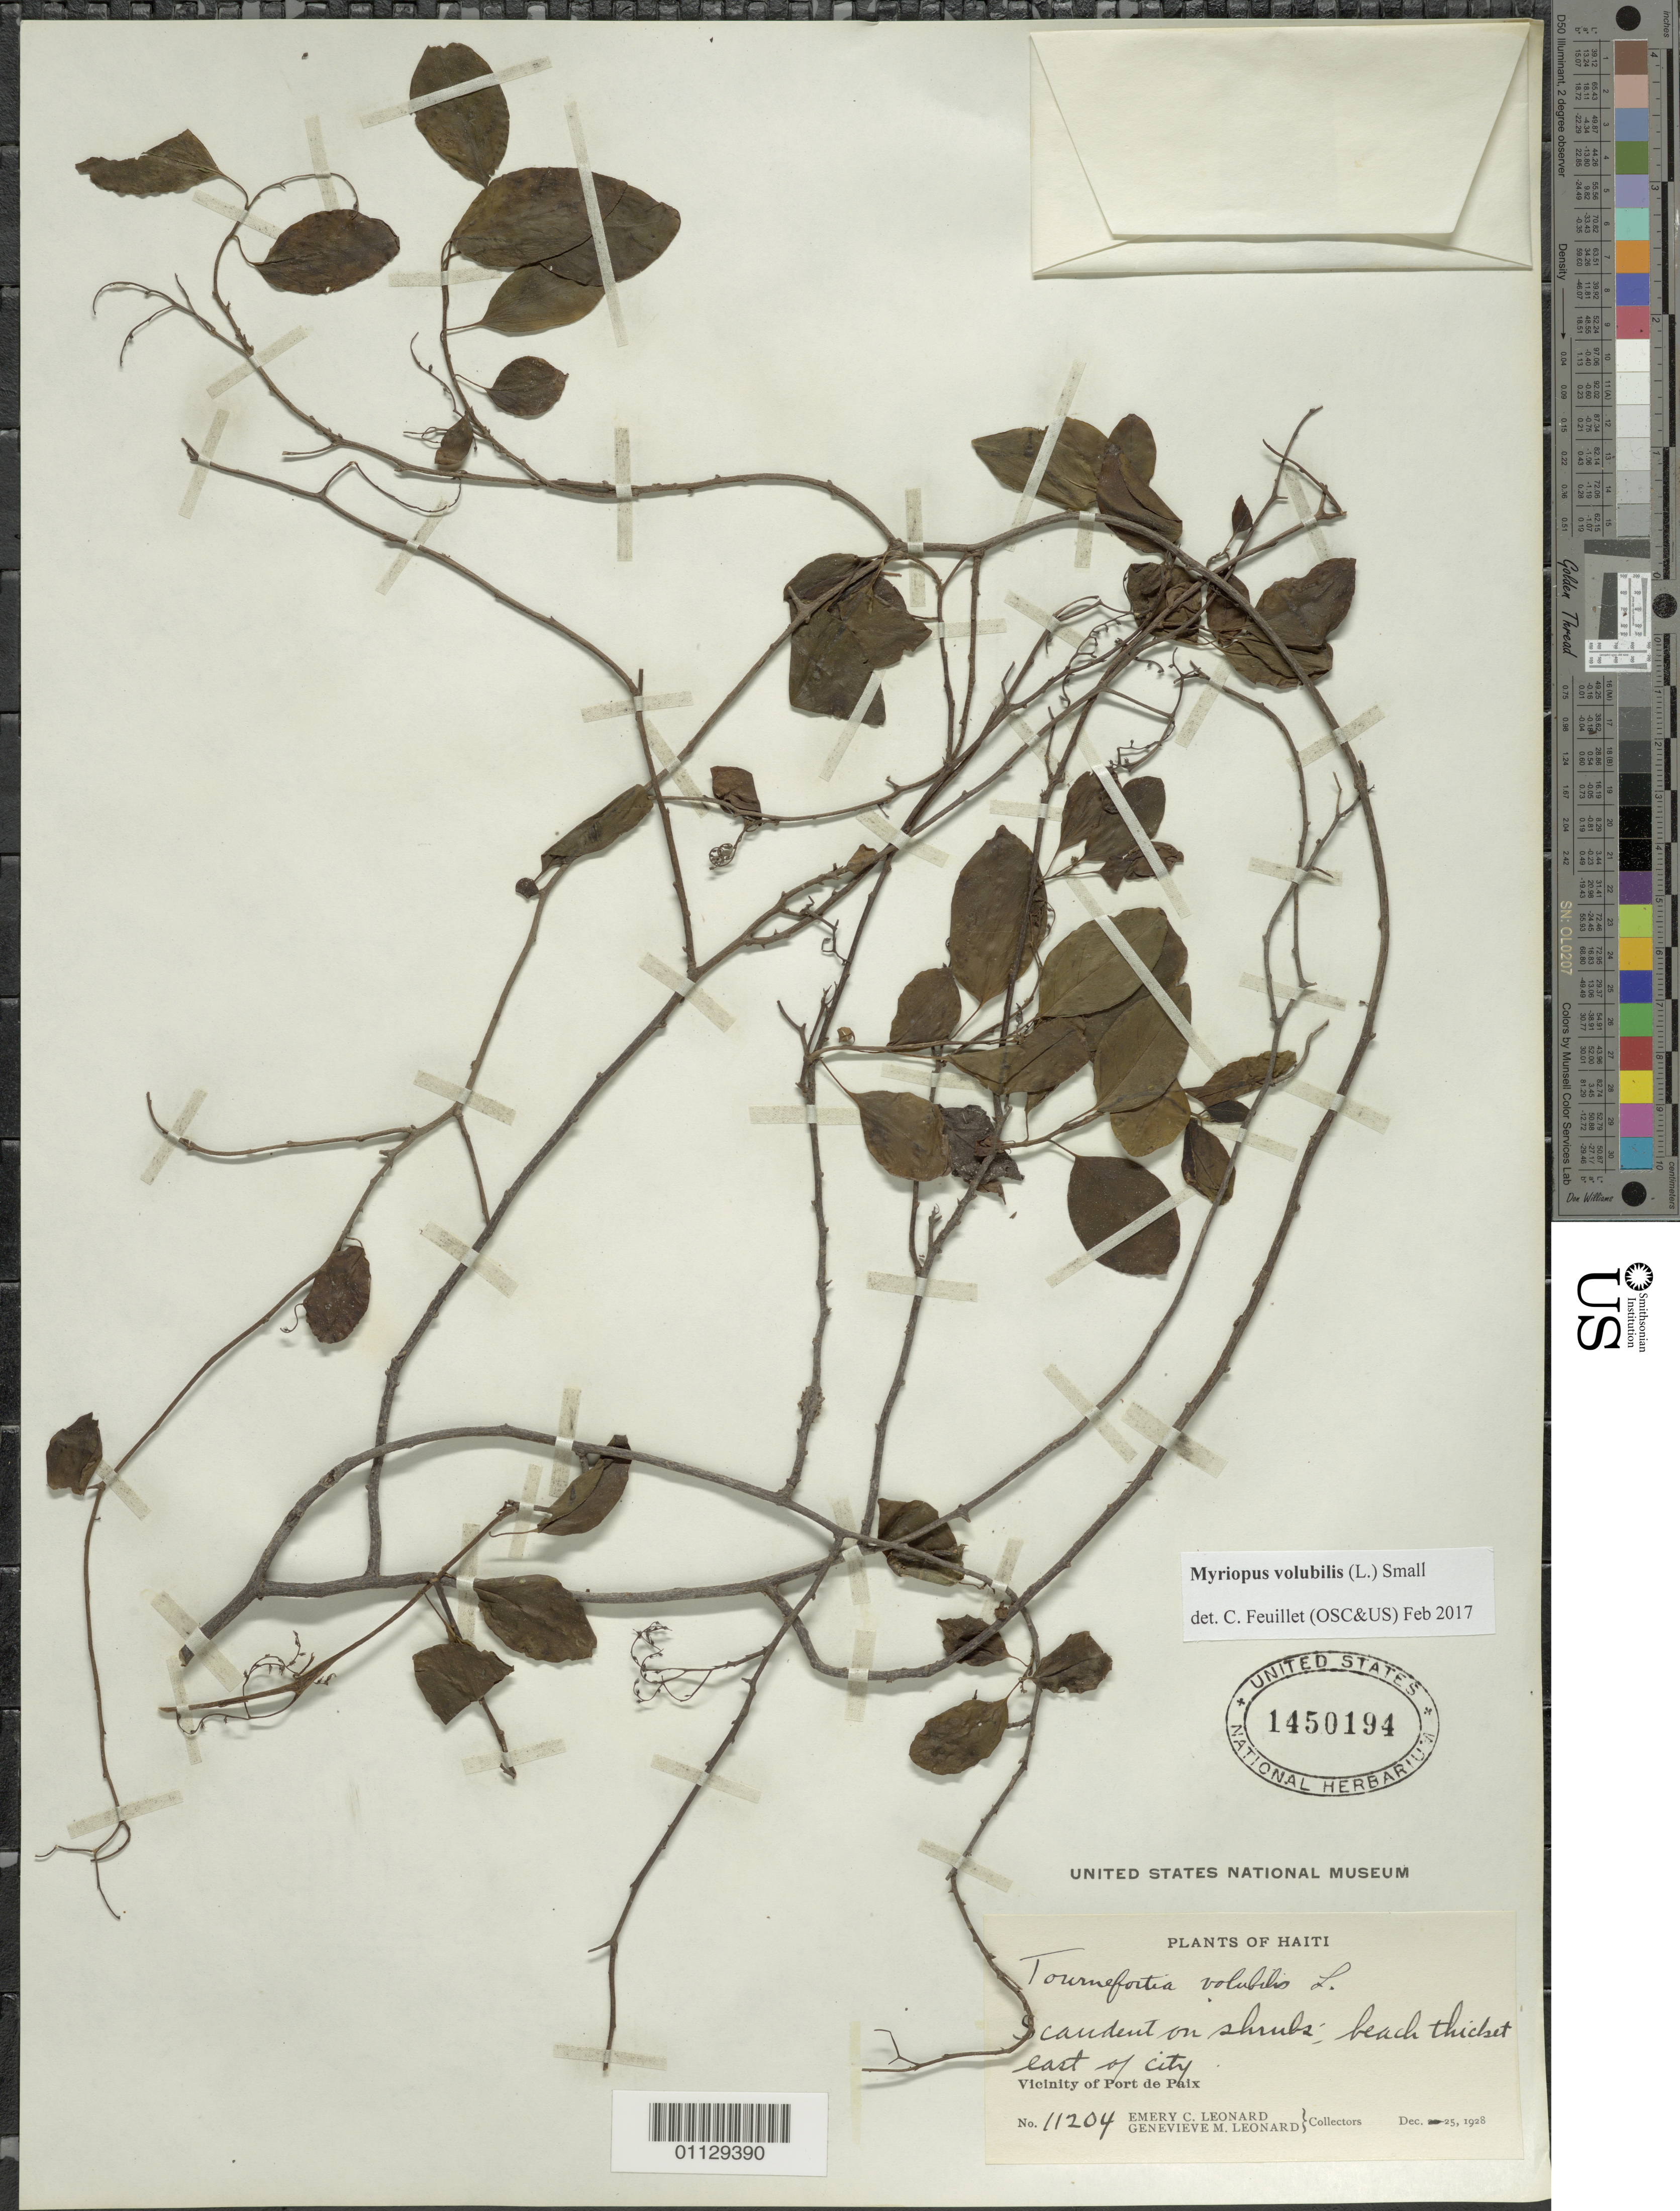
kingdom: Plantae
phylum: Tracheophyta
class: Magnoliopsida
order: Boraginales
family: Heliotropiaceae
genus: Myriopus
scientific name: Myriopus volubilis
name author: (L.) Small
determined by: Feuillet, C.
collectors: E. C. Leonard & G. M. Leonard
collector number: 11204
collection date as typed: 25 Nov 1928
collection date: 1928-11-25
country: Haiti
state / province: Nord-Óuest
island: Hispaniola I.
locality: Port de Paix vicinity, E of city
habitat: Beach thicket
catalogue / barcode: US 1450194